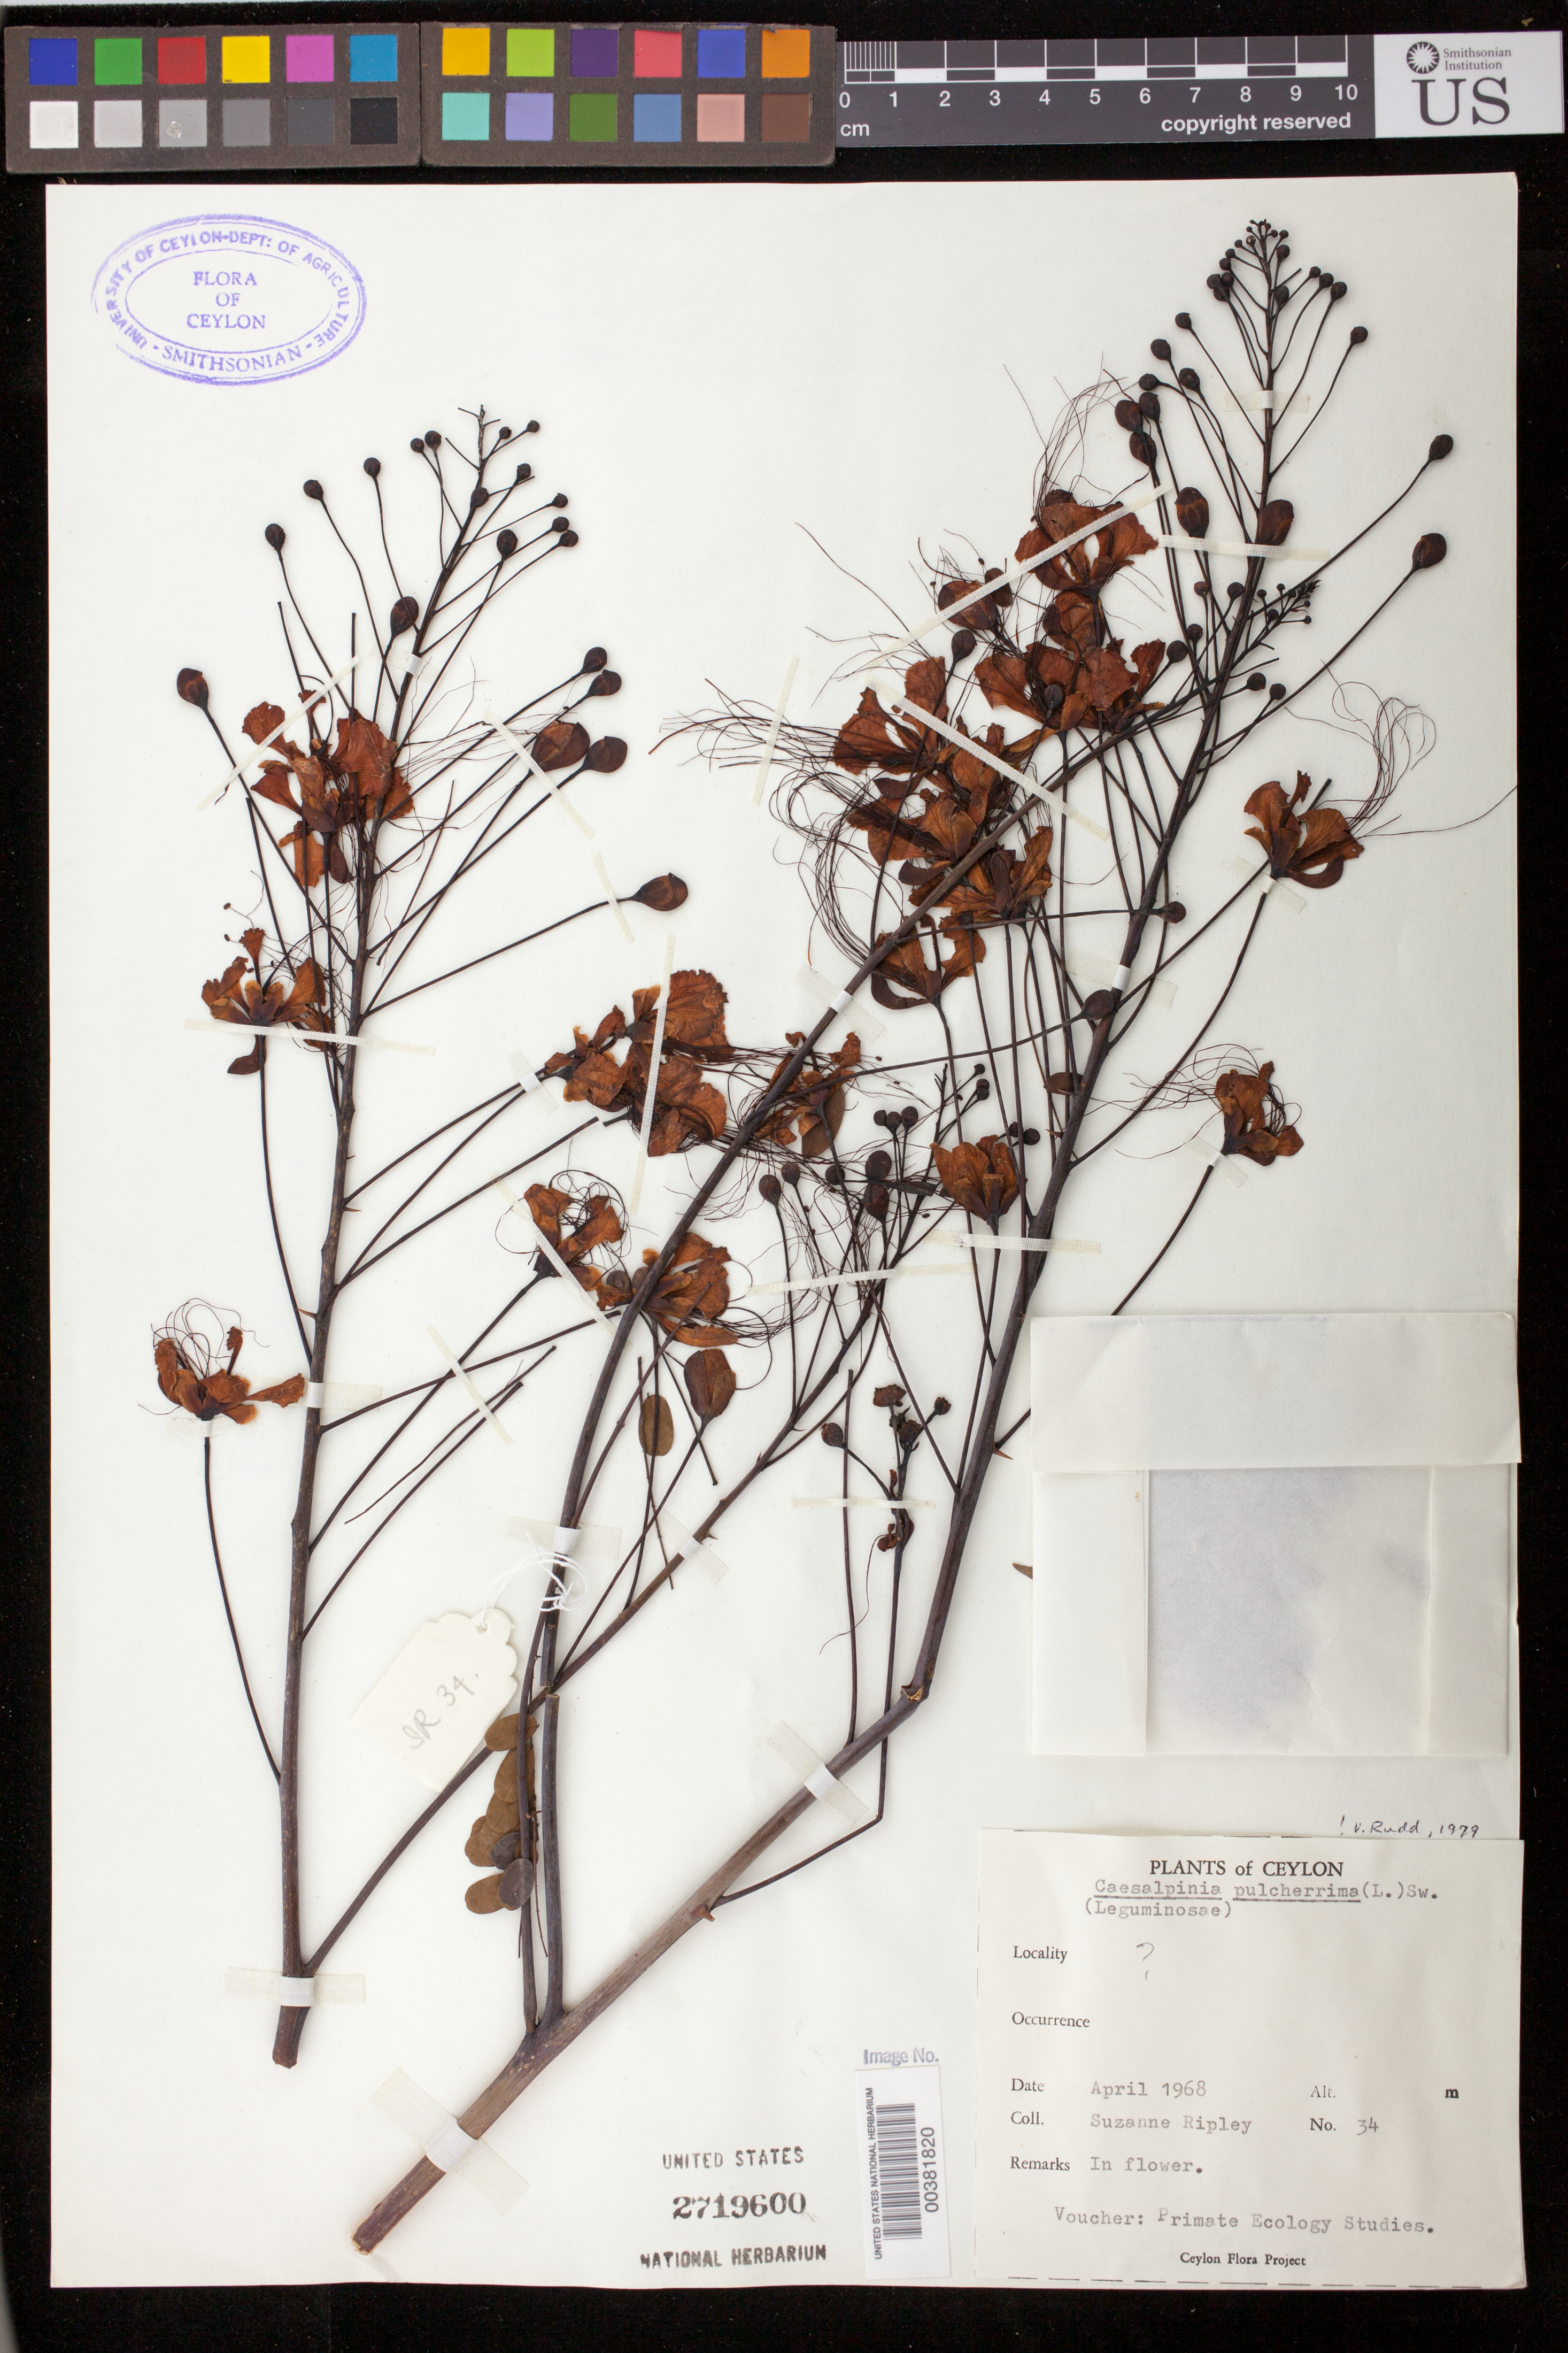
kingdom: Plantae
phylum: Tracheophyta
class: Magnoliopsida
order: Fabales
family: Fabaceae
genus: Caesalpinia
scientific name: Caesalpinia pulcherrima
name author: (L.) Sw.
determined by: Rudd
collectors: S. Ripley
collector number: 34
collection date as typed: Apr 1968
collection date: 1968-04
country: Sri Lanka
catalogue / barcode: US 2719600